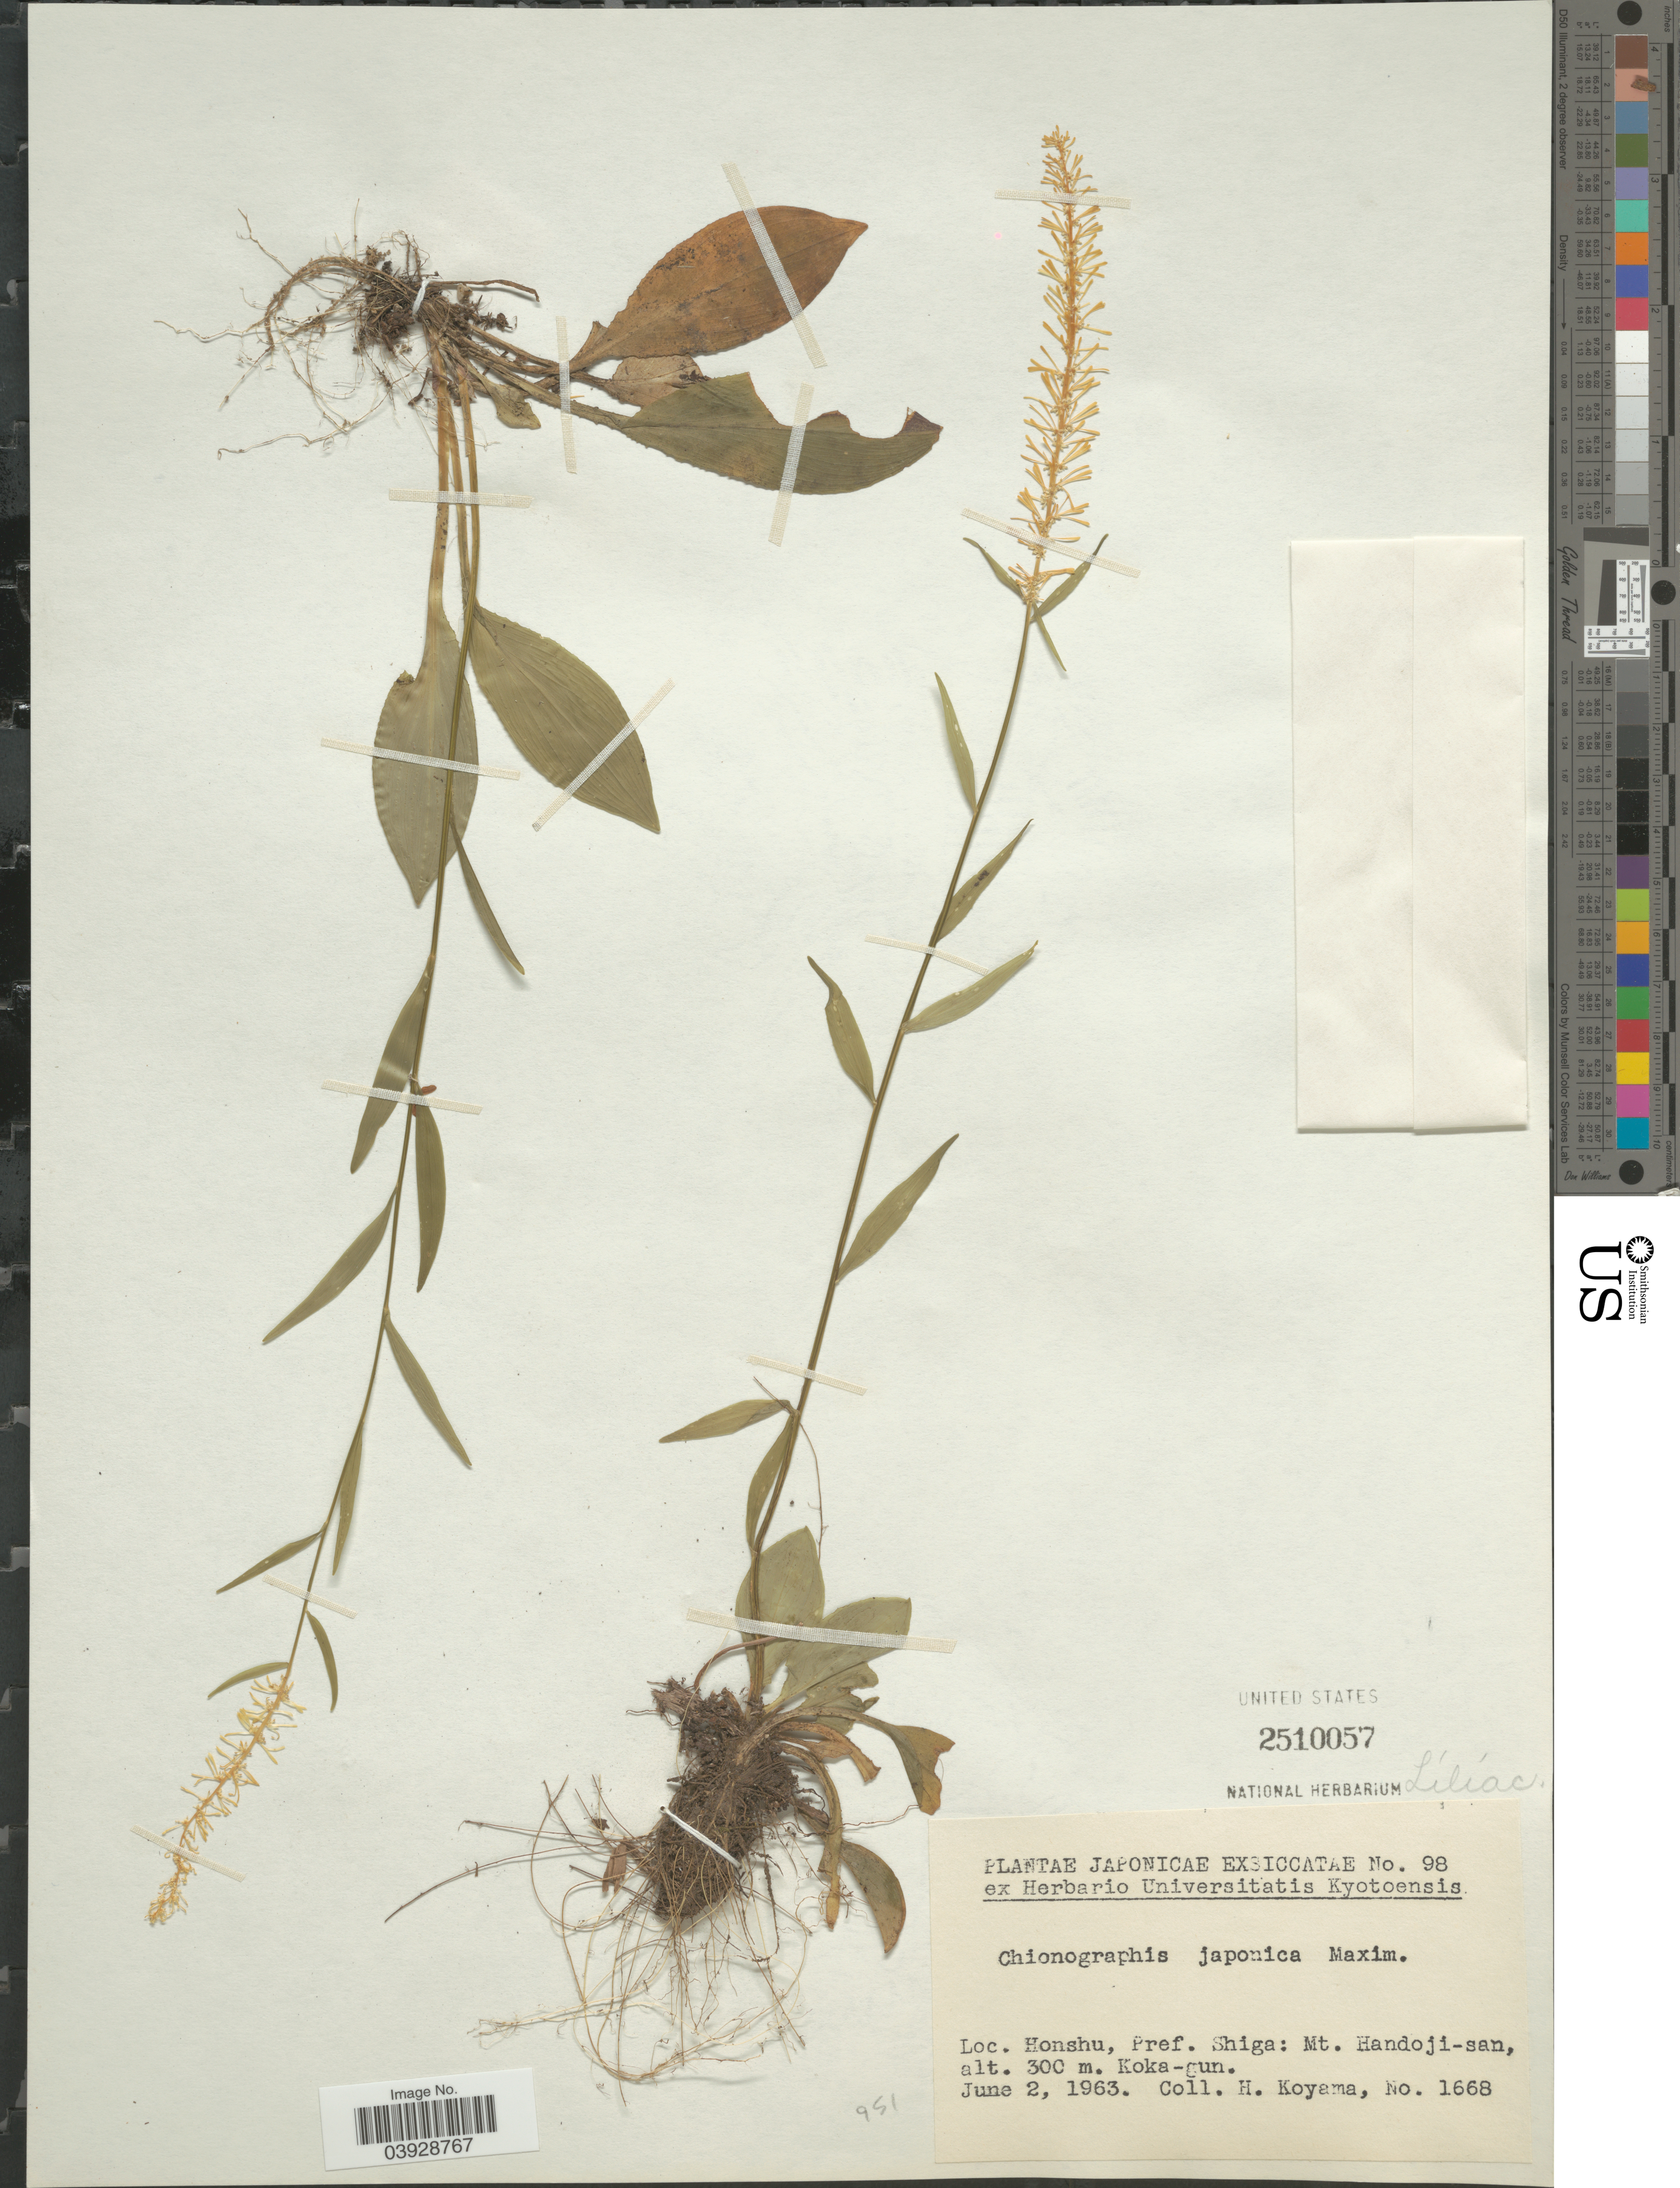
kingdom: Plantae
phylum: Tracheophyta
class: Liliopsida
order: Liliales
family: Melanthiaceae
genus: Chionographis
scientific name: Chionographis japonica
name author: Maxim.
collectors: H. Koyama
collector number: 1668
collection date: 1963-06-02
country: Japan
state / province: Siga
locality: Honshu, Pref. Shiga: Mt. Handoji-san, Koka-gun.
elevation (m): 300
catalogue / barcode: US 2510057